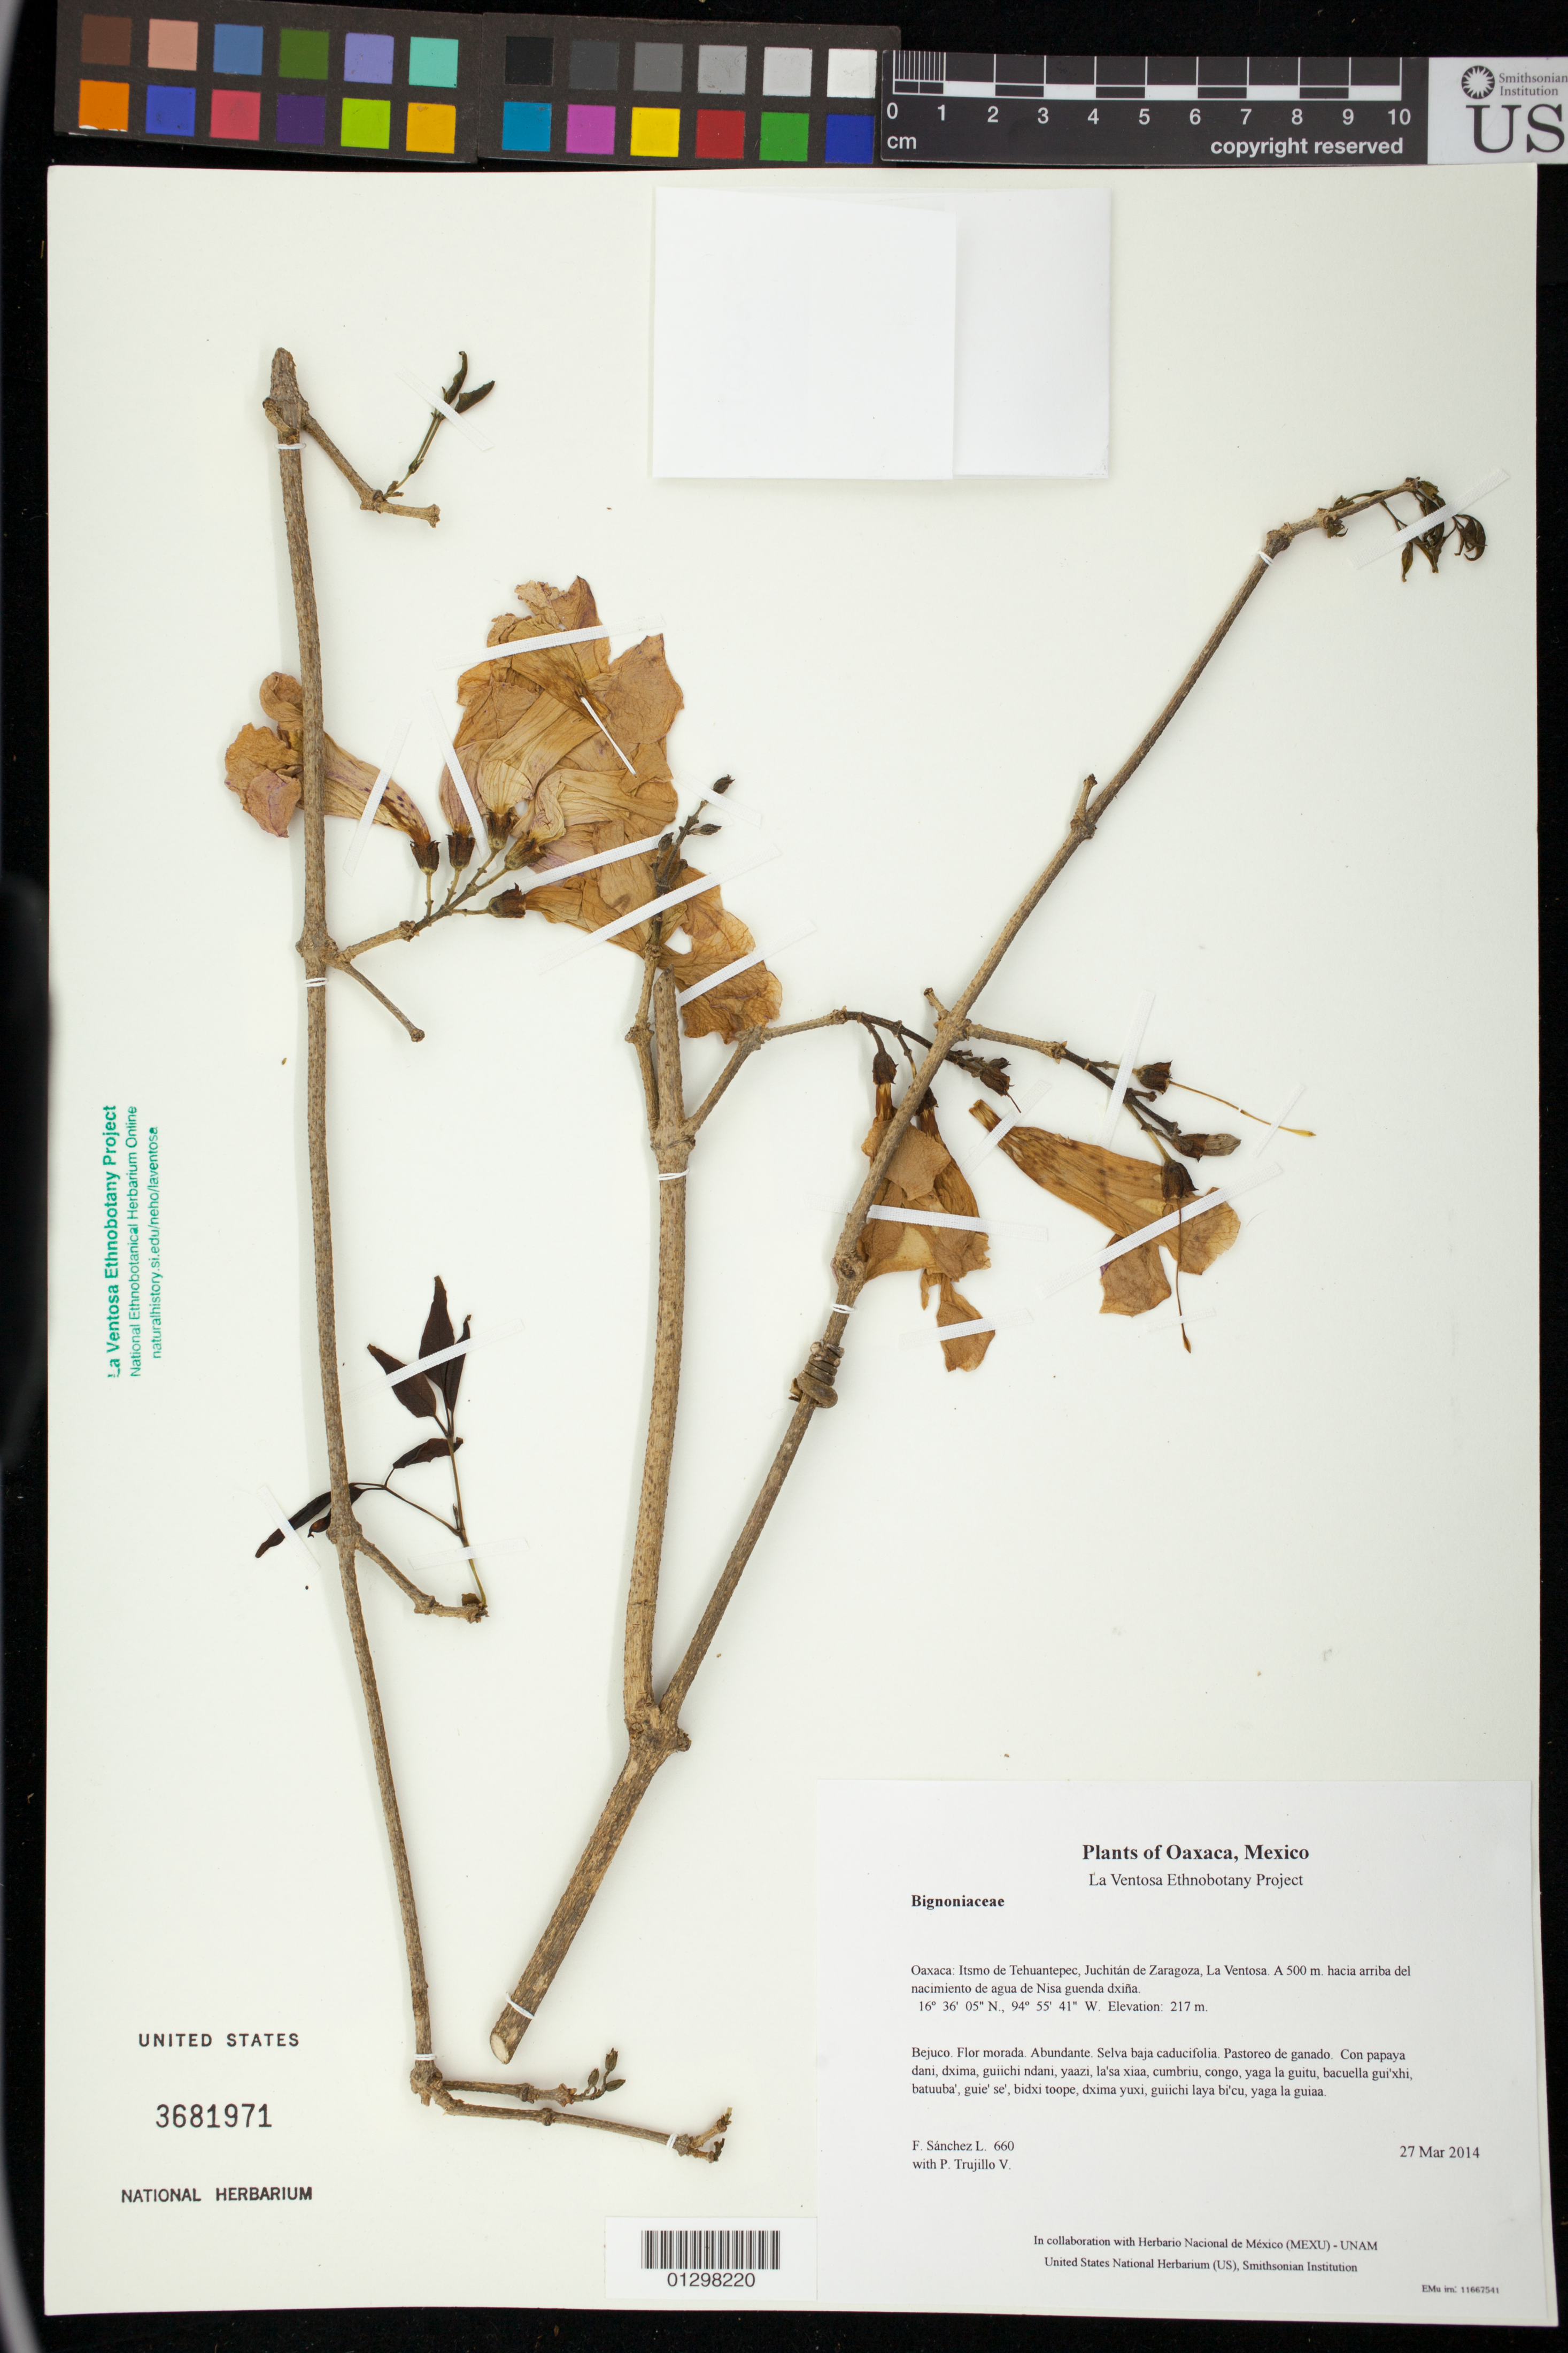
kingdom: Plantae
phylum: Tracheophyta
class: Magnoliopsida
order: Lamiales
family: Bignoniaceae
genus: Mansoa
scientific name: Mansoa verrucifera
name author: (Schltdl.) A.H. Gentry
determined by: Martínez S., Esteban M.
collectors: F. Sánchez L. & P. Trujillo V.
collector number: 660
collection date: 2014-03-27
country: Mexico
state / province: Oaxaca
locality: Itsmo de Tehuantepec, Juchitán de Zaragoza, La Ventosa. A 500 m. hacia arriba del nacimiento de agua de Nisa guenda dxiña.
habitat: Selva baja caducifolia. Pastoreo de ganado.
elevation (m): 217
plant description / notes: JEBOT, MEXU, SERO, SIPI, US; Luba'. Guie' nagu. Stale.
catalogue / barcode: US 3681971